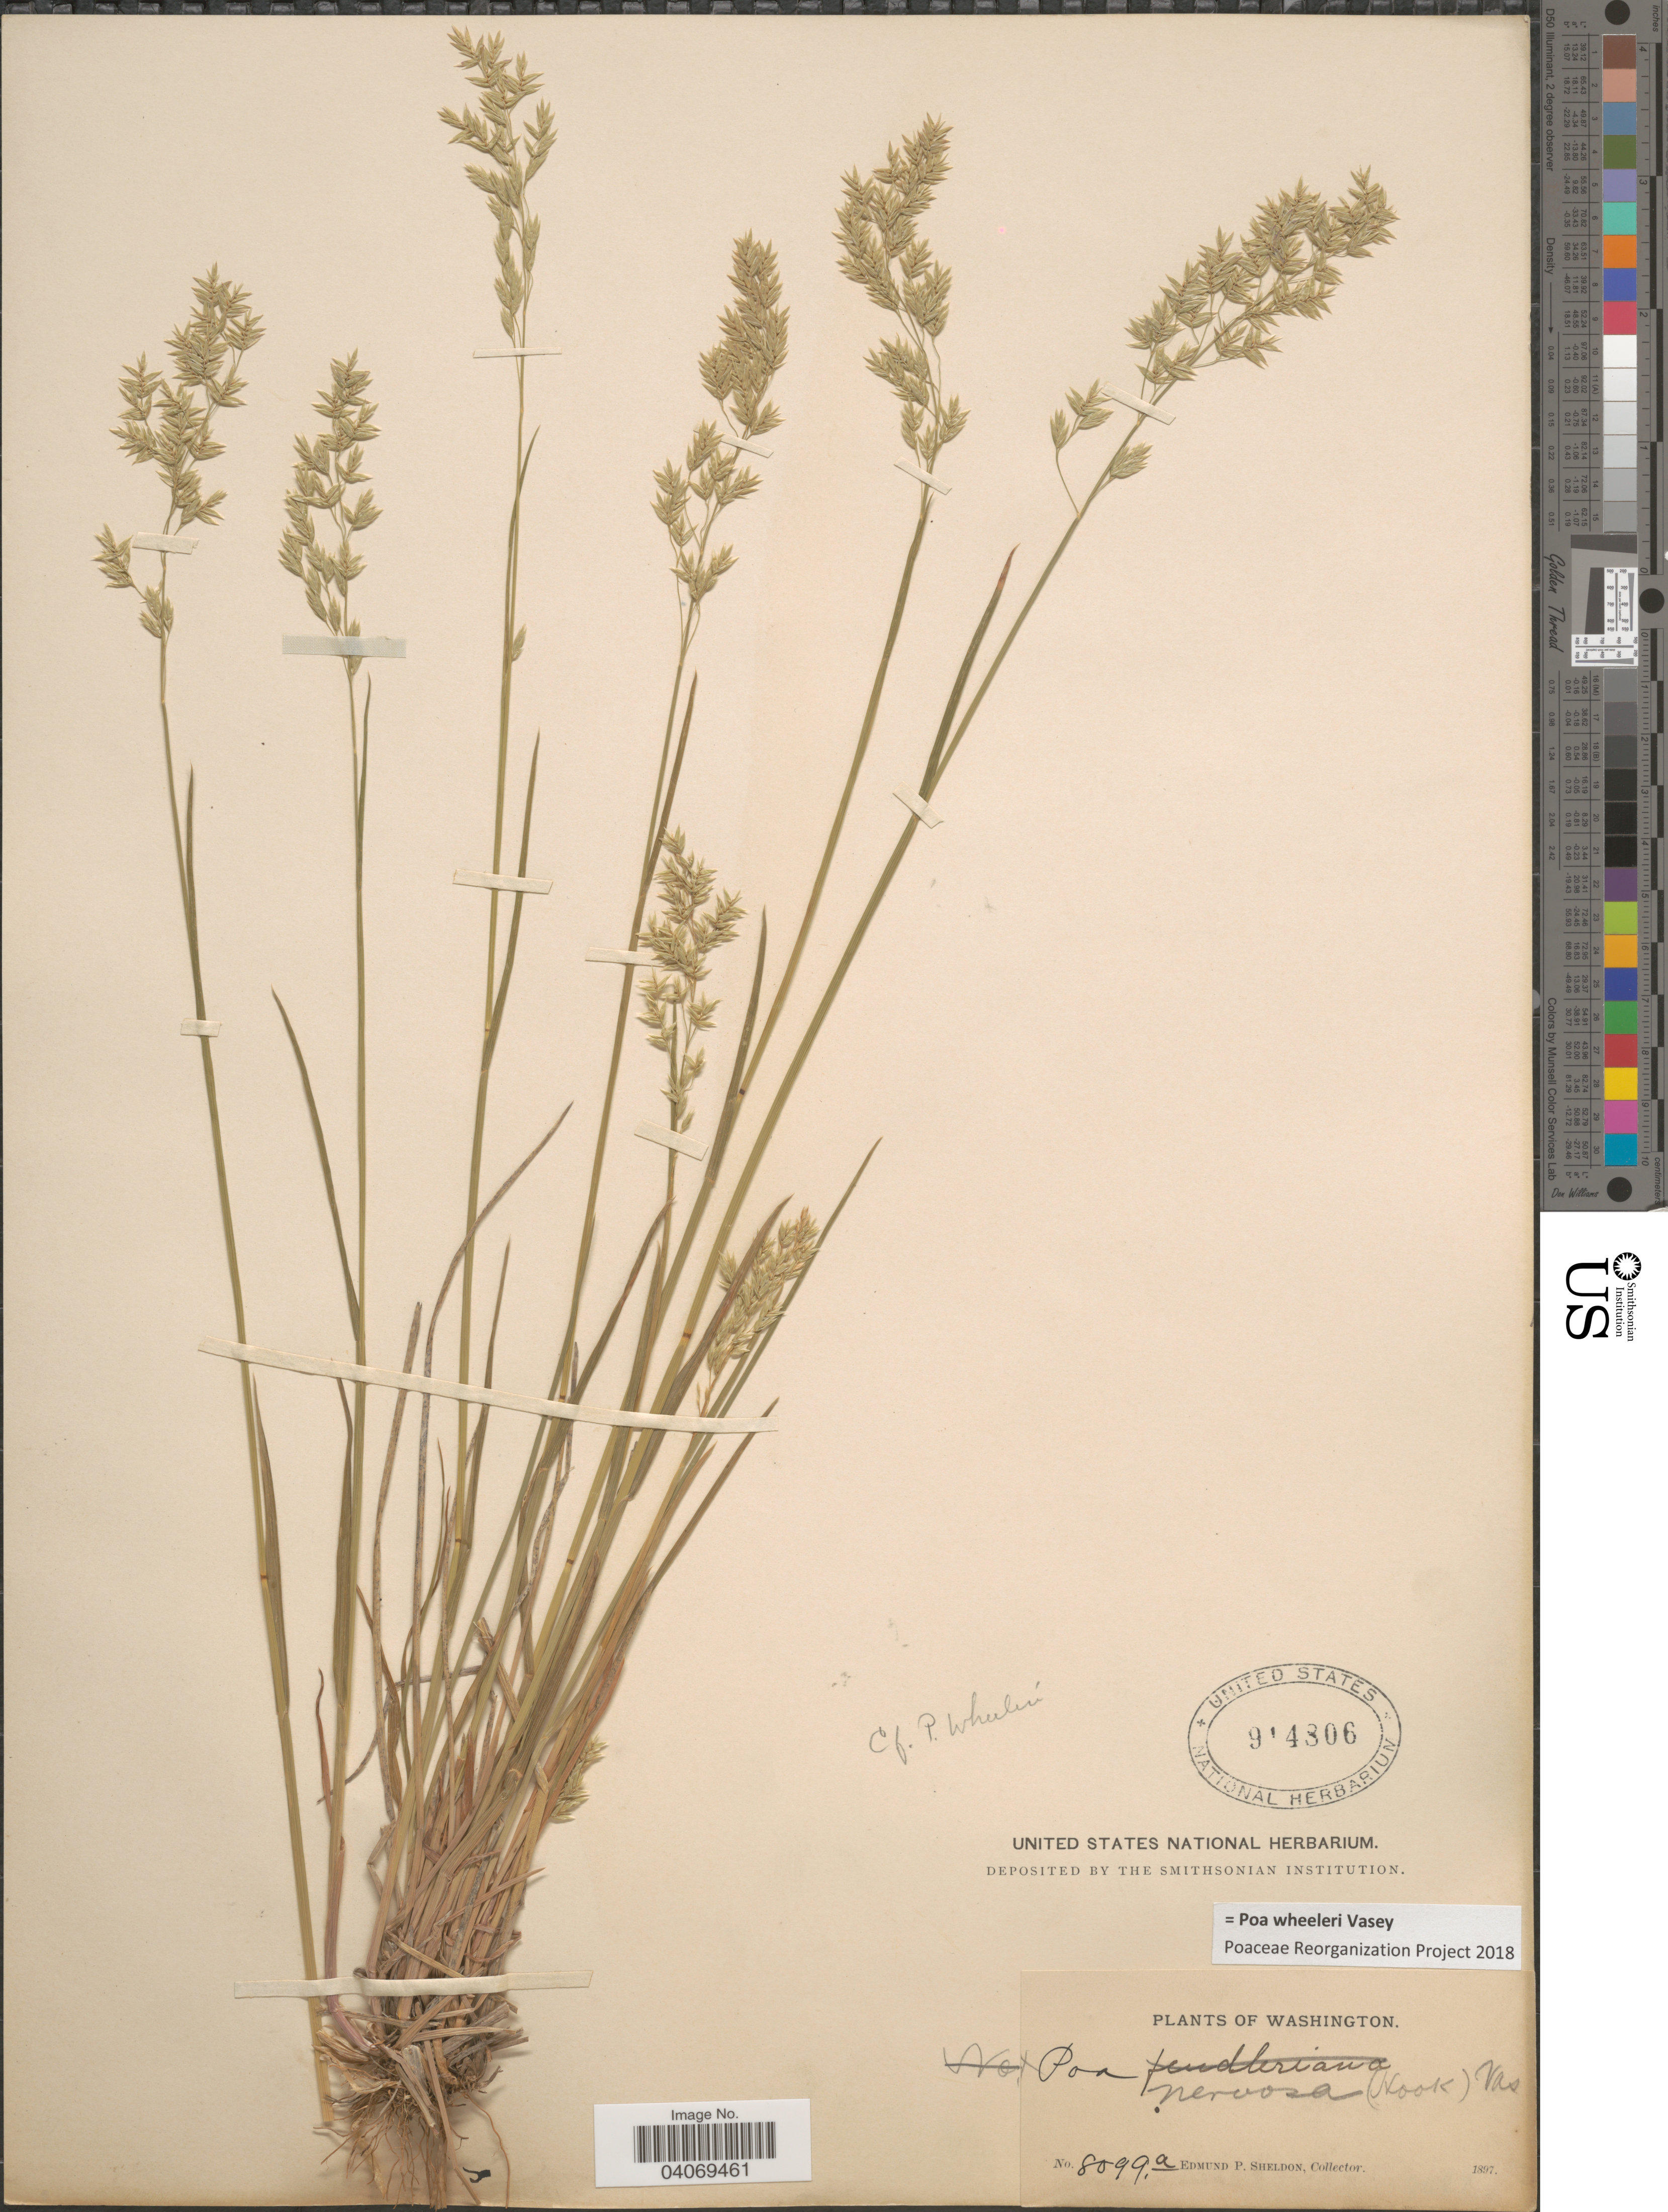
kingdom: Plantae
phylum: Tracheophyta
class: Liliopsida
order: Poales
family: Poaceae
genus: Poa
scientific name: Poa wheeleri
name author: Vasey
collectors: E. P. Sheldon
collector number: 8099a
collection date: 1897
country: United States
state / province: Washington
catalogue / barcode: US 914806